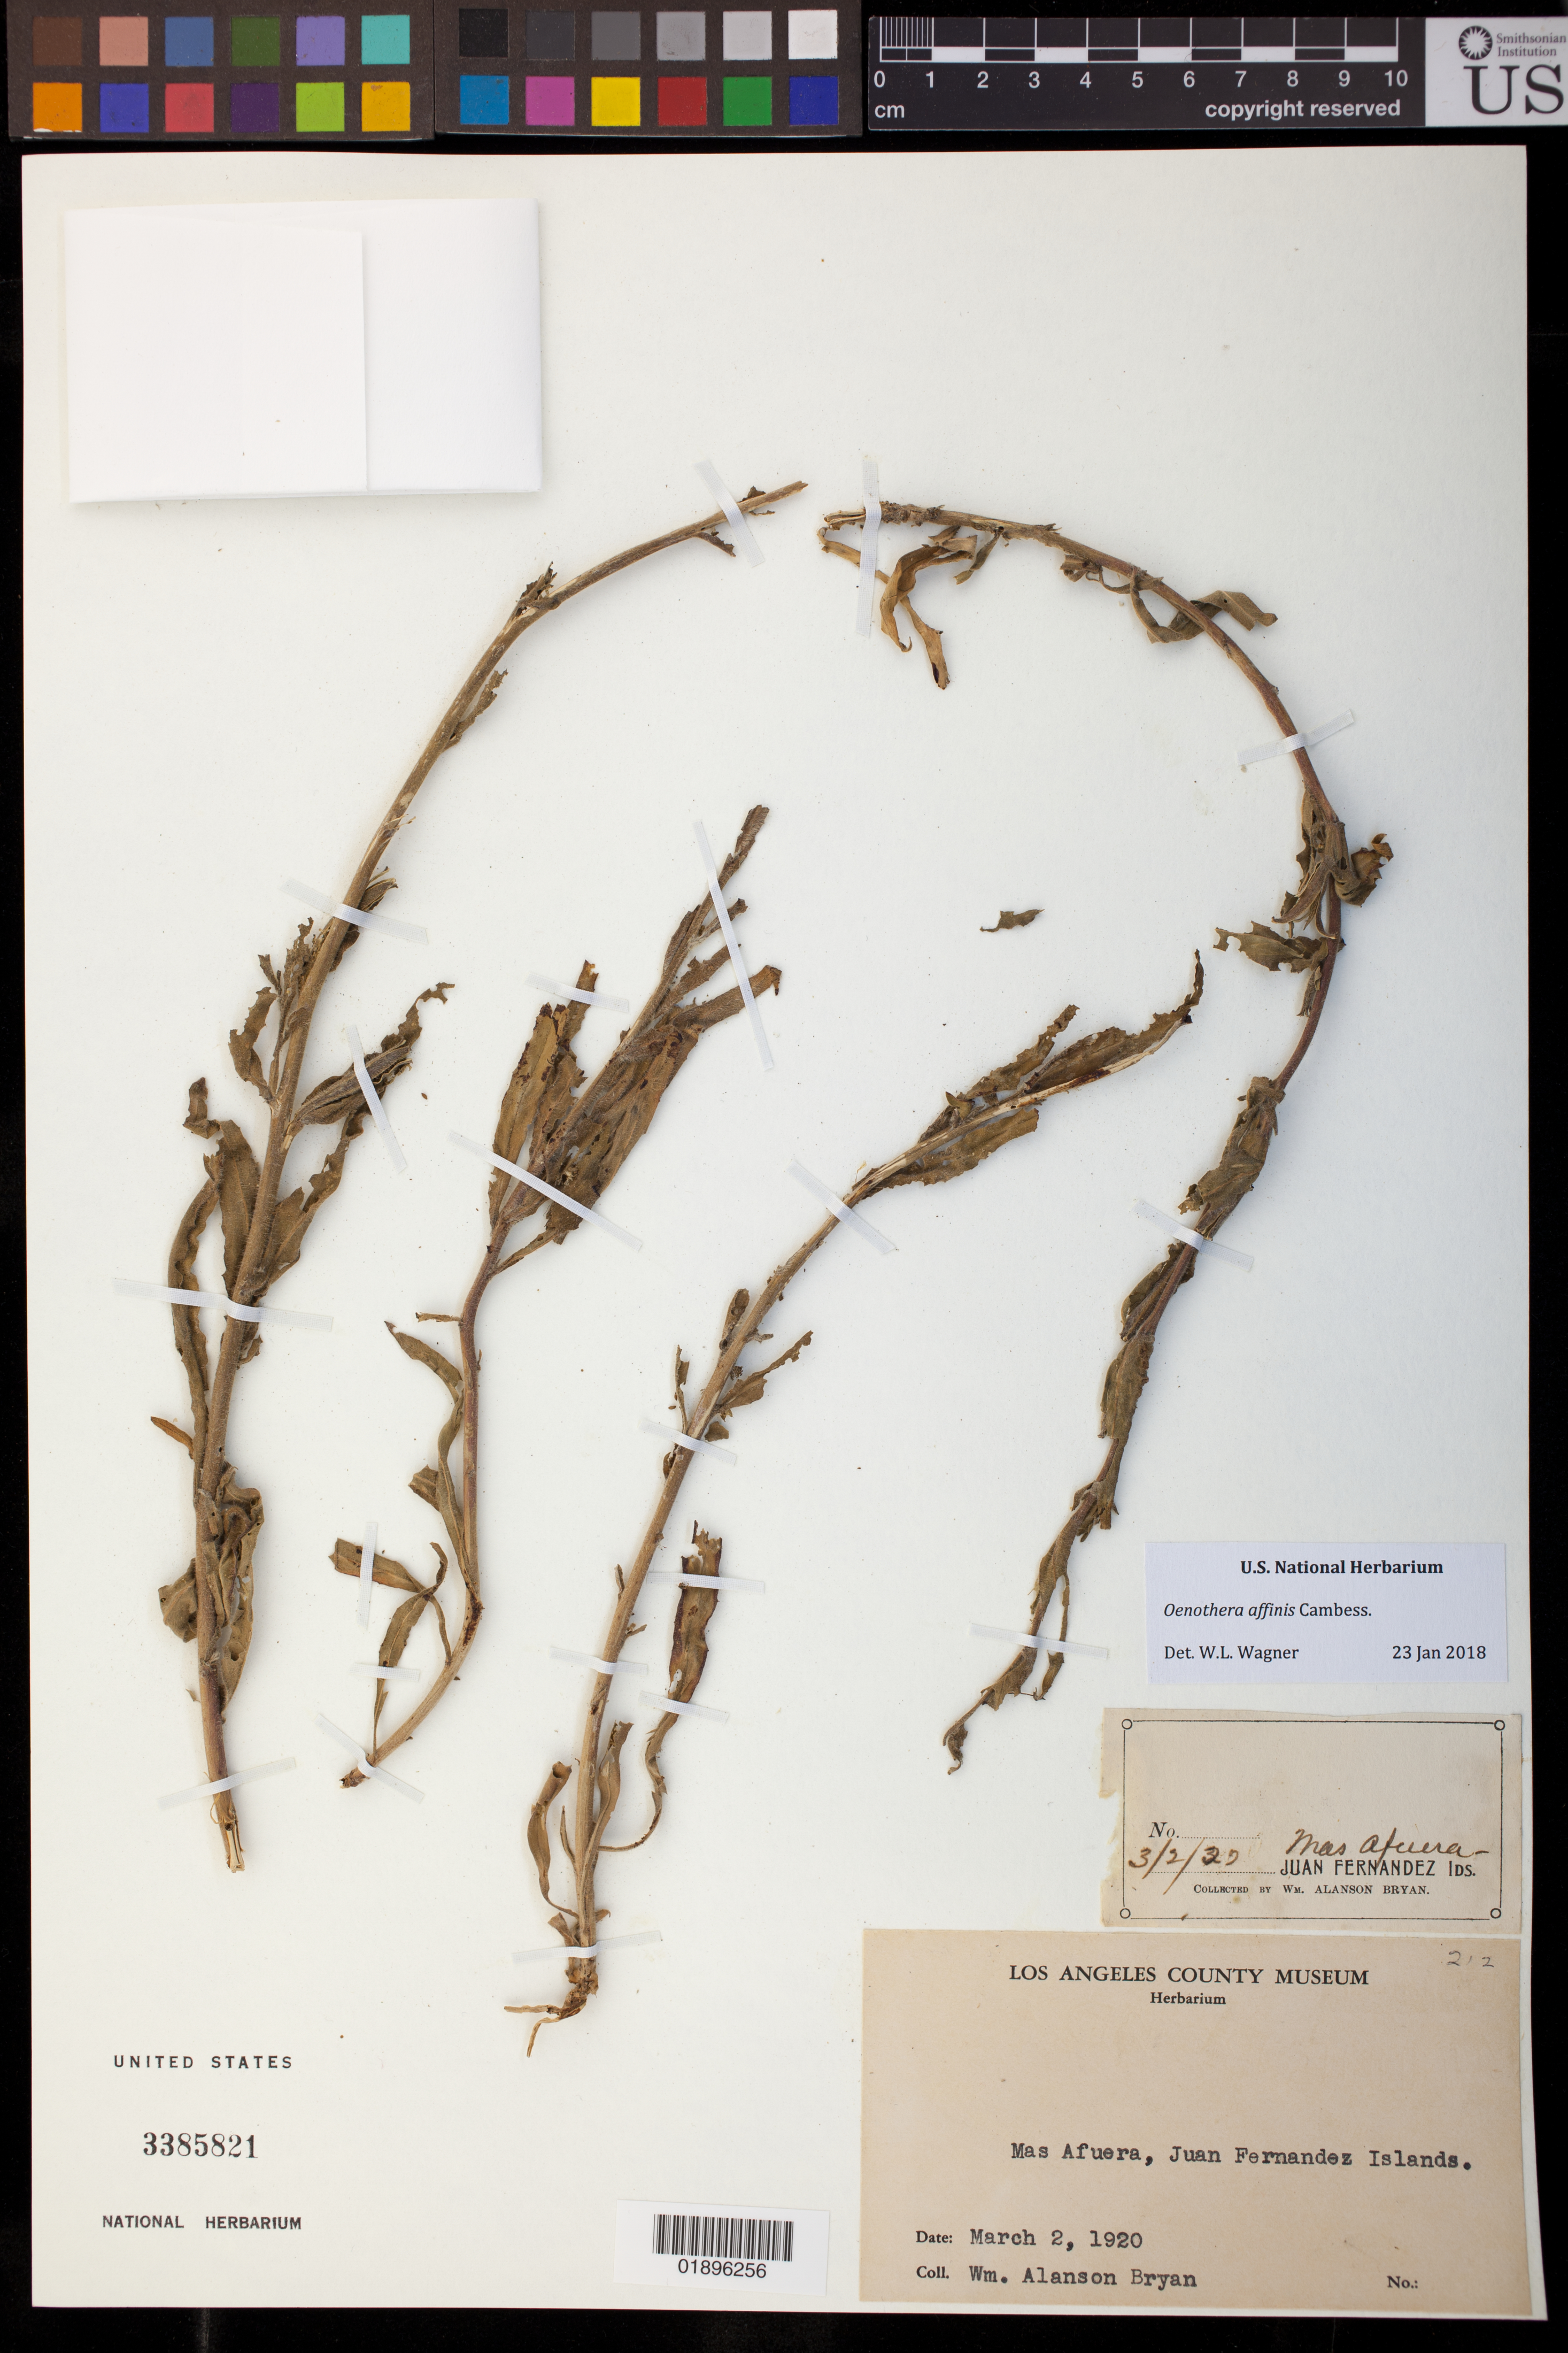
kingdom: Plantae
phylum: Tracheophyta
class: Magnoliopsida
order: Myrtales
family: Onagraceae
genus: Oenothera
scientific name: Oenothera affinis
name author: Cambess.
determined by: Wagner, W. L., (BOT), Smithsonian Institution - National Museum of Natural History (UNITED STATES)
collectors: W. Bryan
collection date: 1920-03-02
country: Chile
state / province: Valparaíso (V)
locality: Mas Afuera, Juan Fernandez Islands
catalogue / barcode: US 3385821